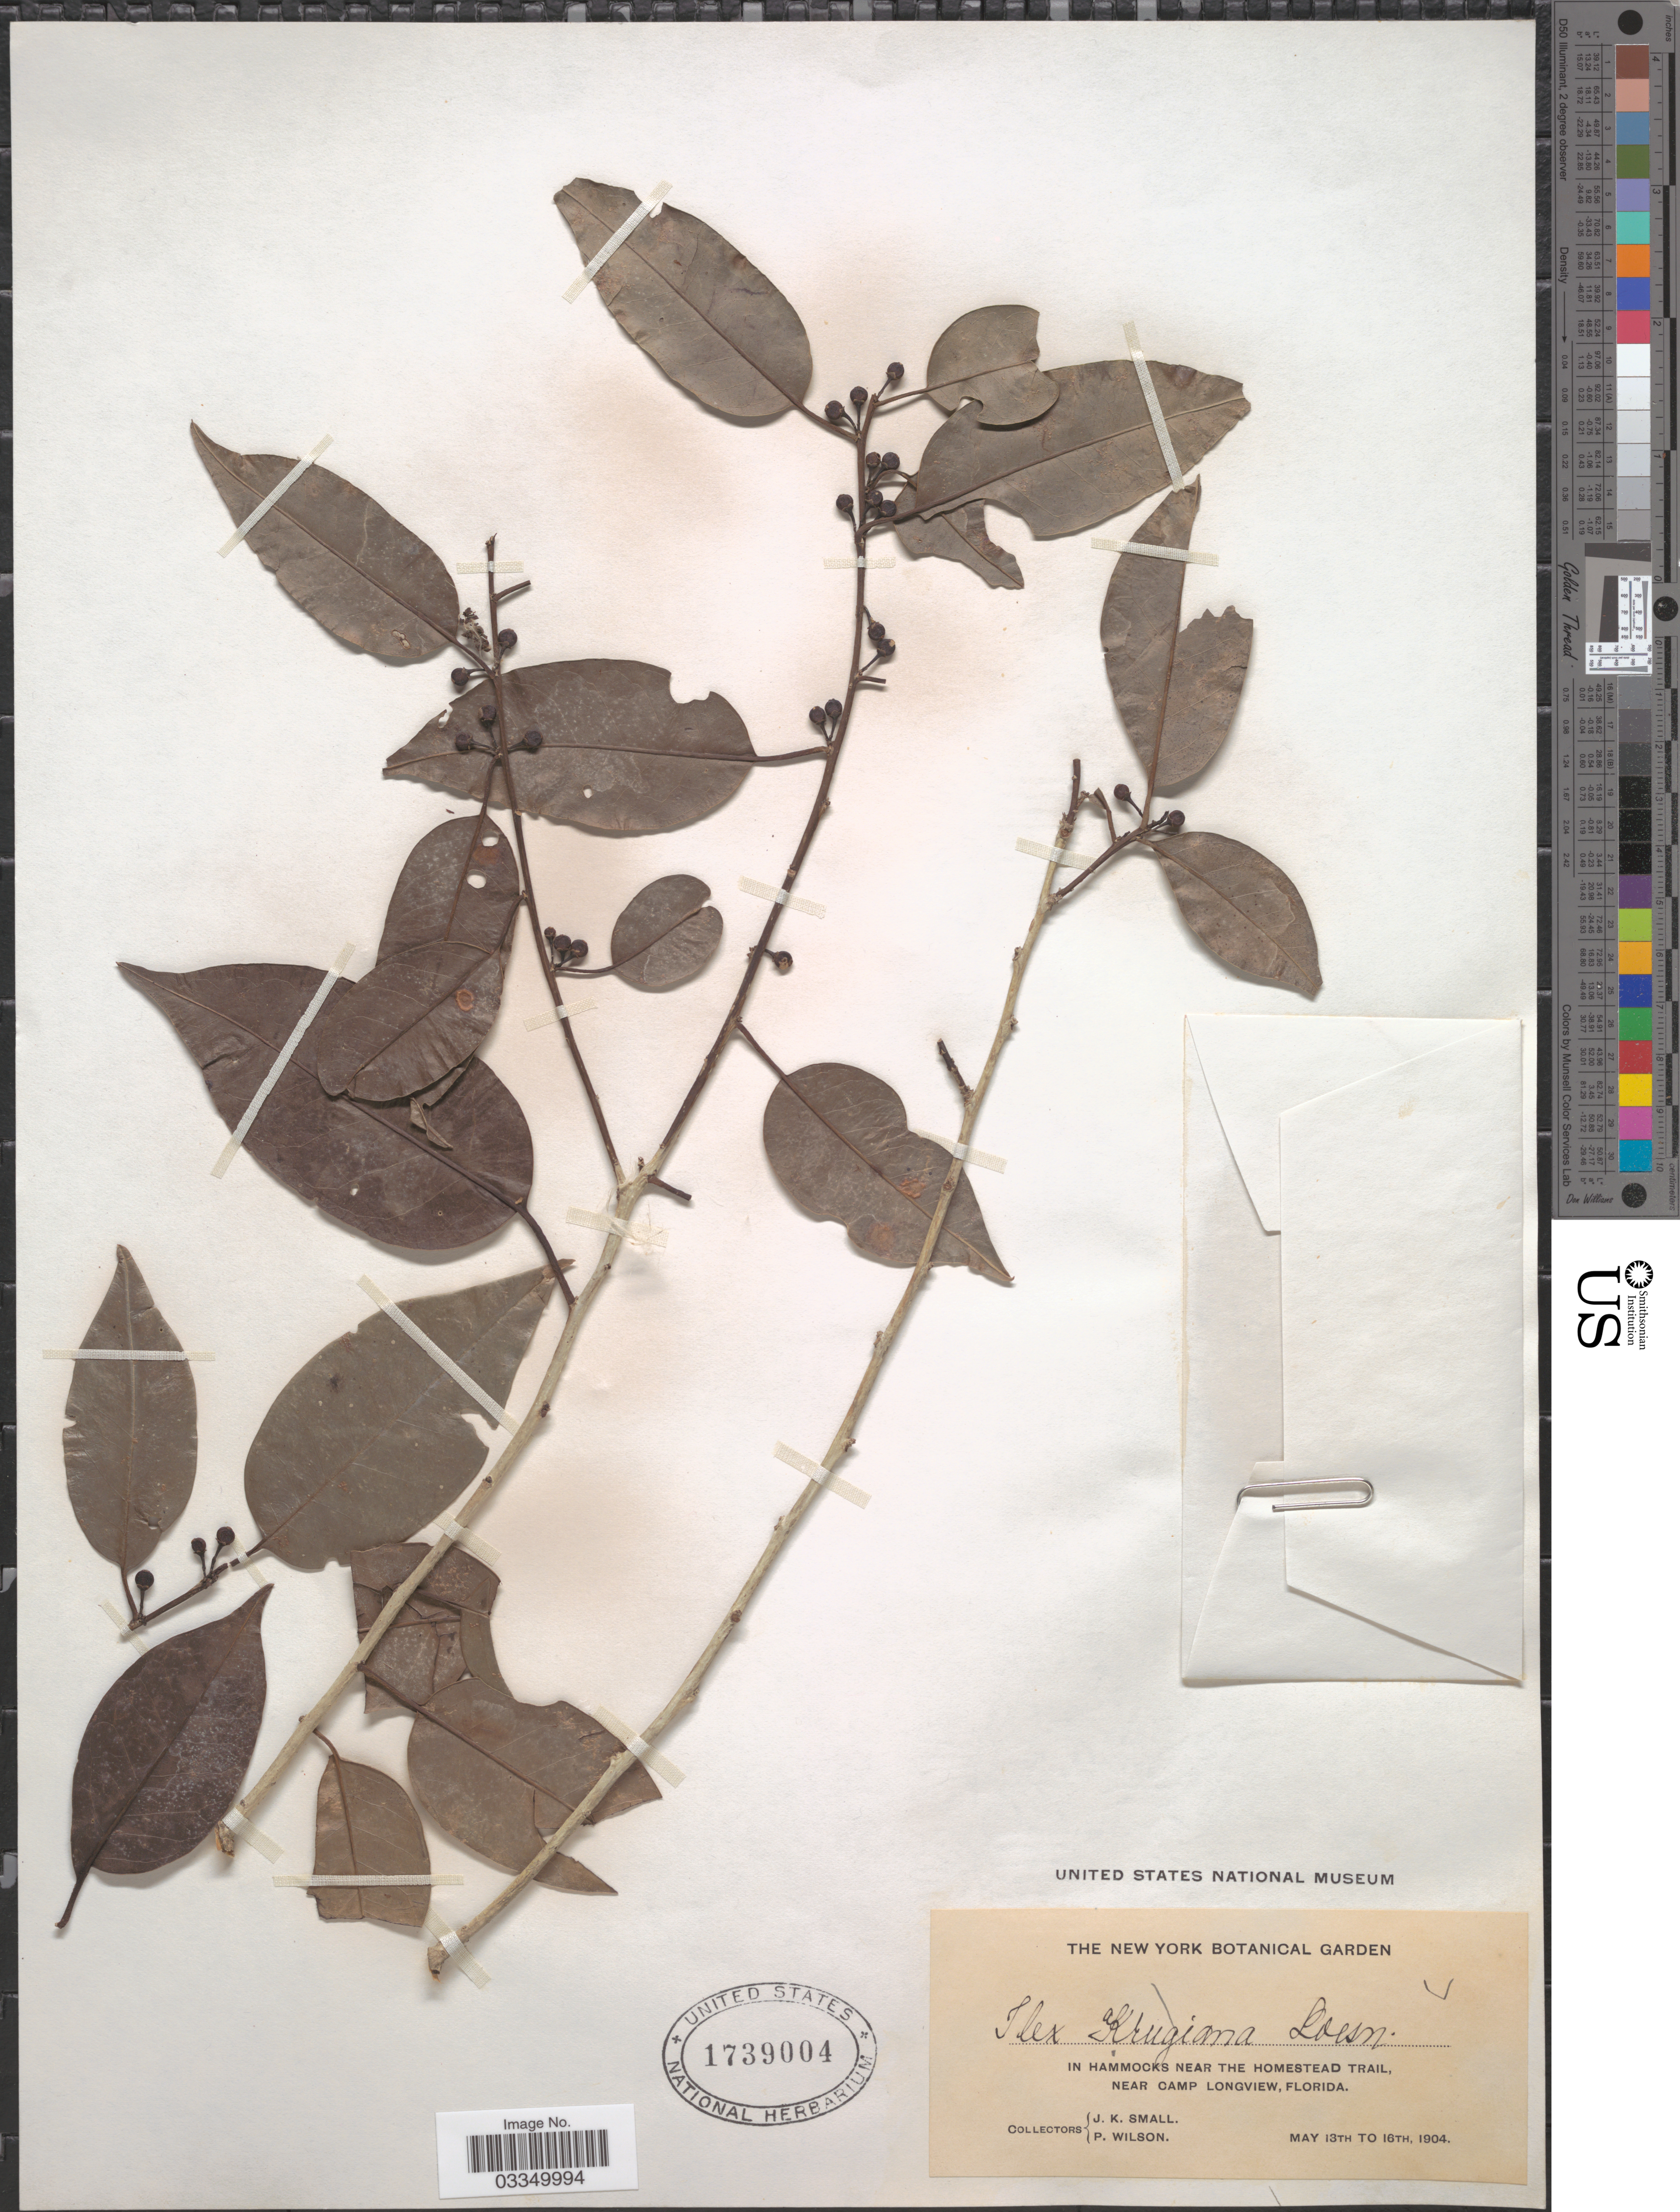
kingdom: Plantae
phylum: Tracheophyta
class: Magnoliopsida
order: Aquifoliales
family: Aquifoliaceae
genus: Ilex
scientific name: Ilex krugiana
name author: Loes.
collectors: J. K. Small & P. Wilson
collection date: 1904-05-13/1904-05-16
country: United States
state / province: Florida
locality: In hammocks near the Homestead Trail, near Camp Longview.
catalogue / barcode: US 1739004